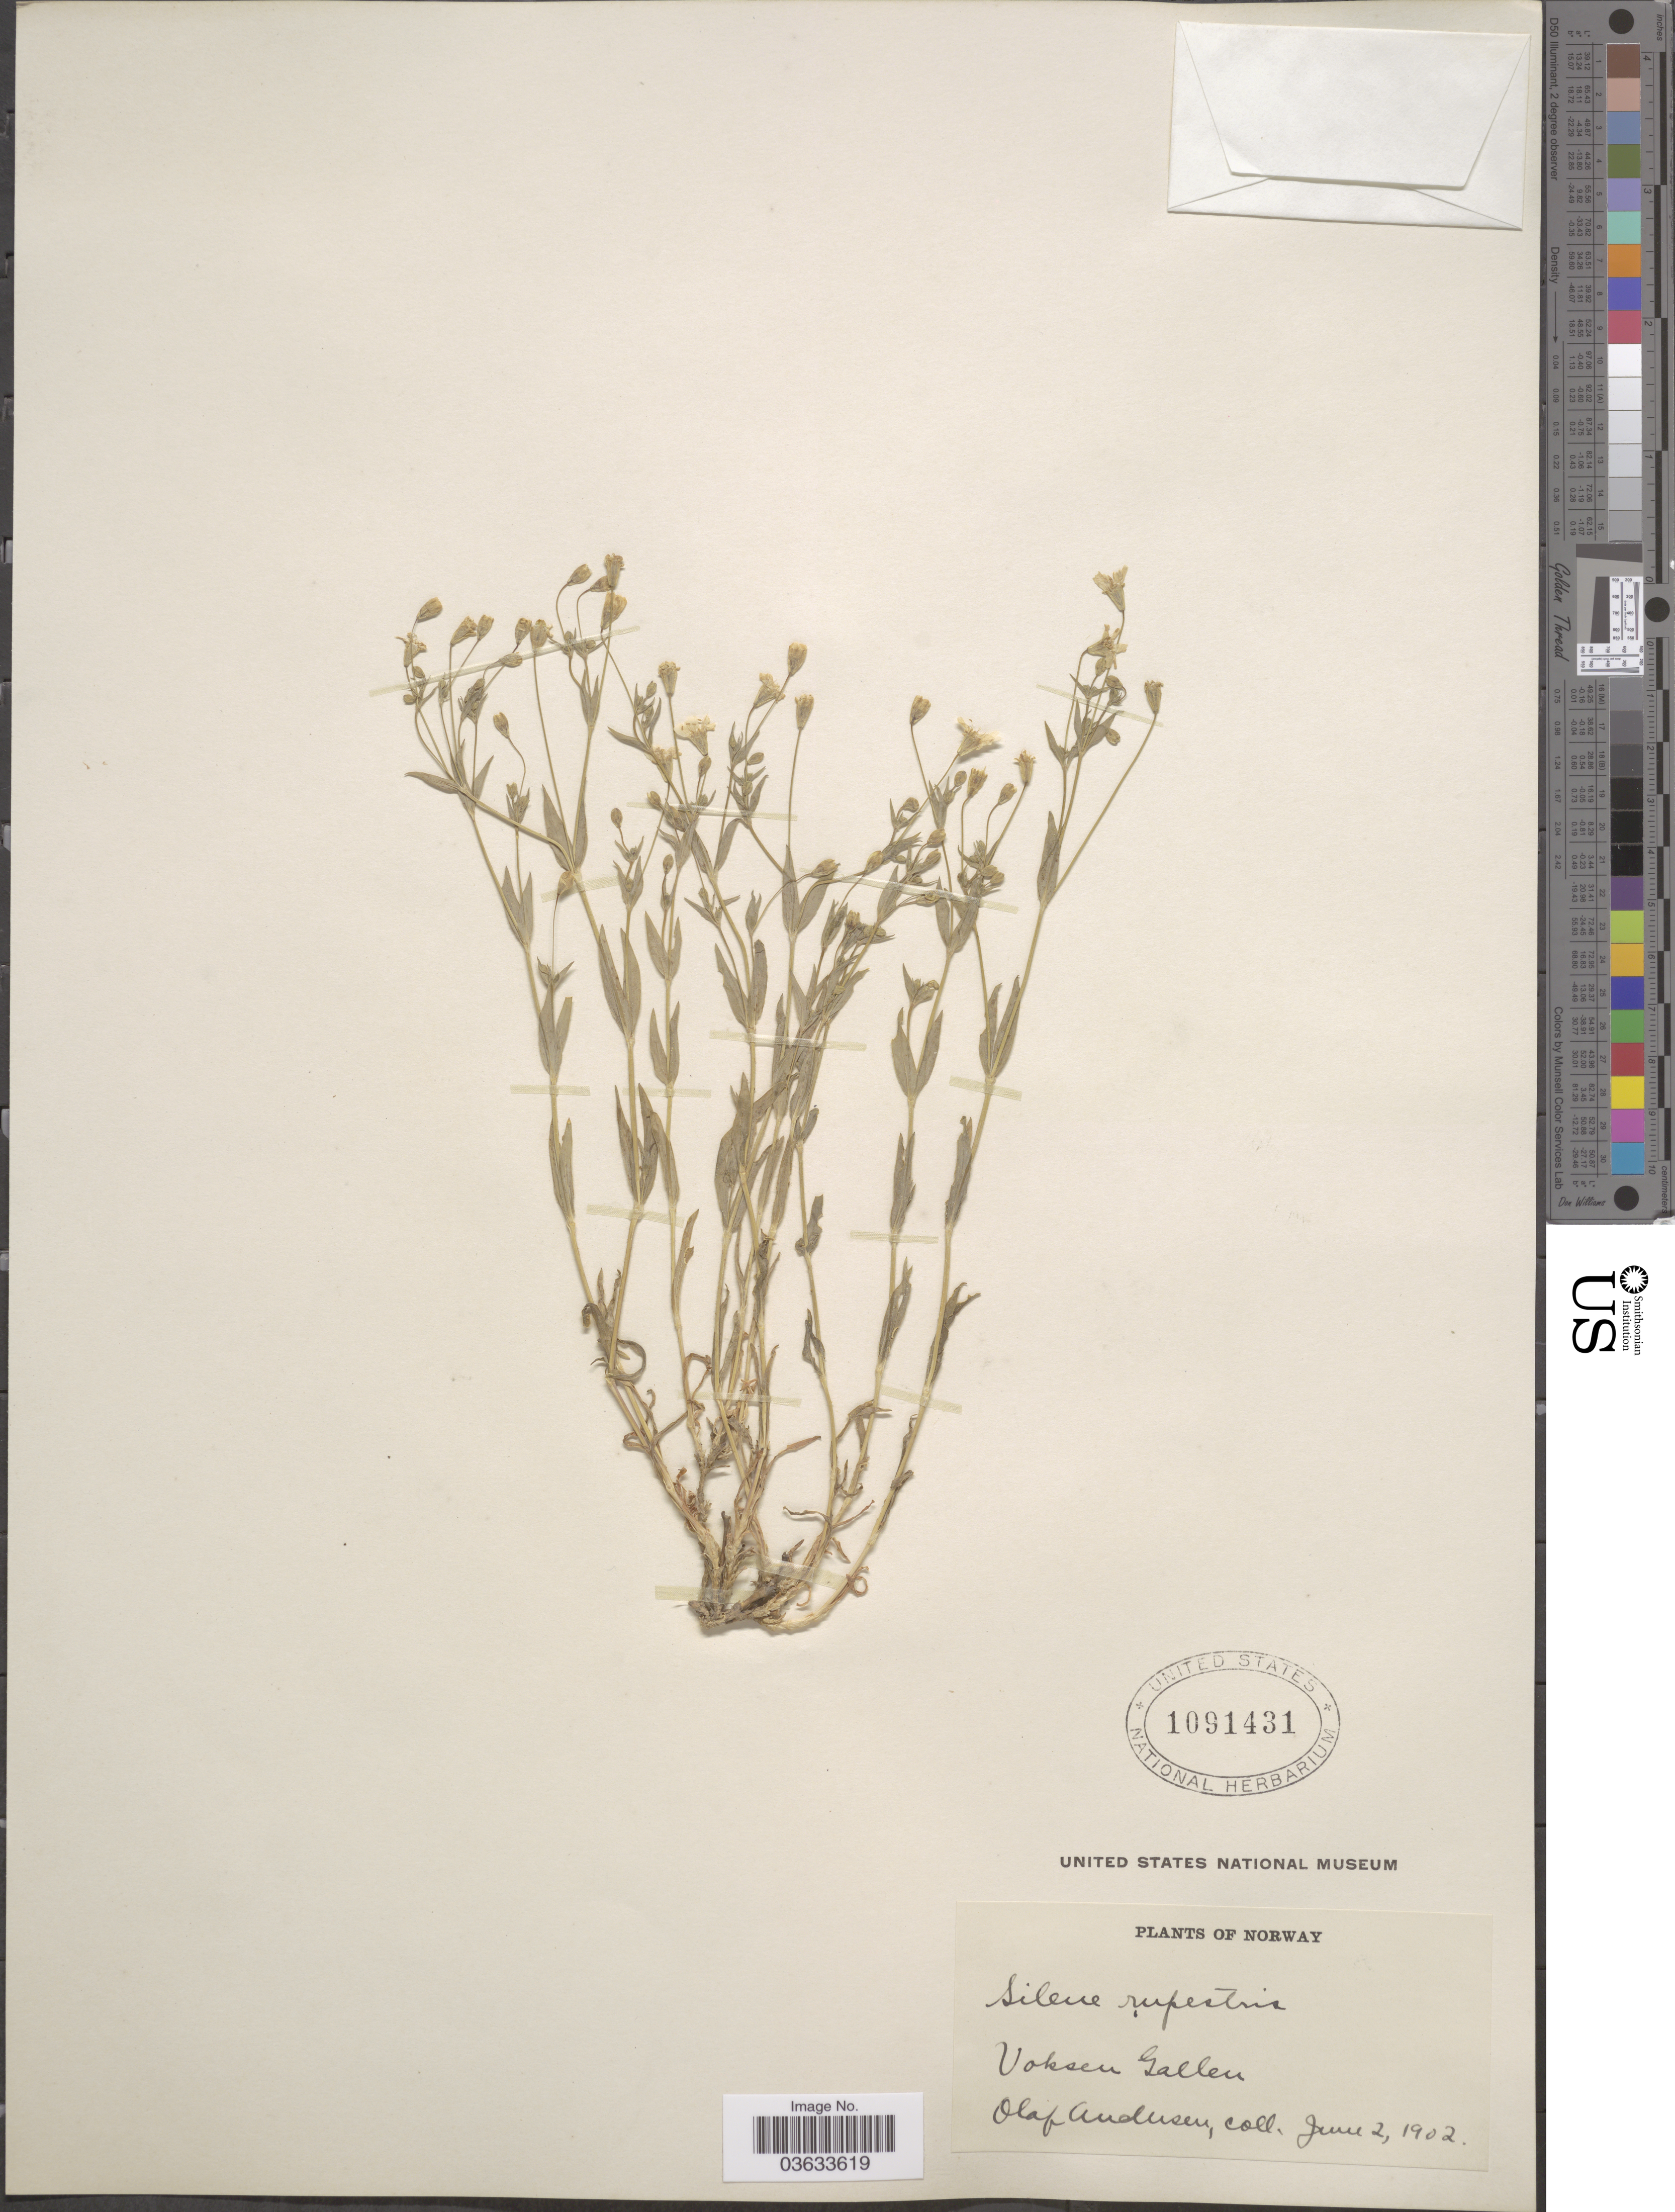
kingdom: Plantae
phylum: Tracheophyta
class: Magnoliopsida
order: Caryophyllales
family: Caryophyllaceae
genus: Atocion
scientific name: Atocion rupestre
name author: (L.) Oxelman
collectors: O. Andersen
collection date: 1902-06-02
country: Norway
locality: Voksen Gallen.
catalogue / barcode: US 1091431